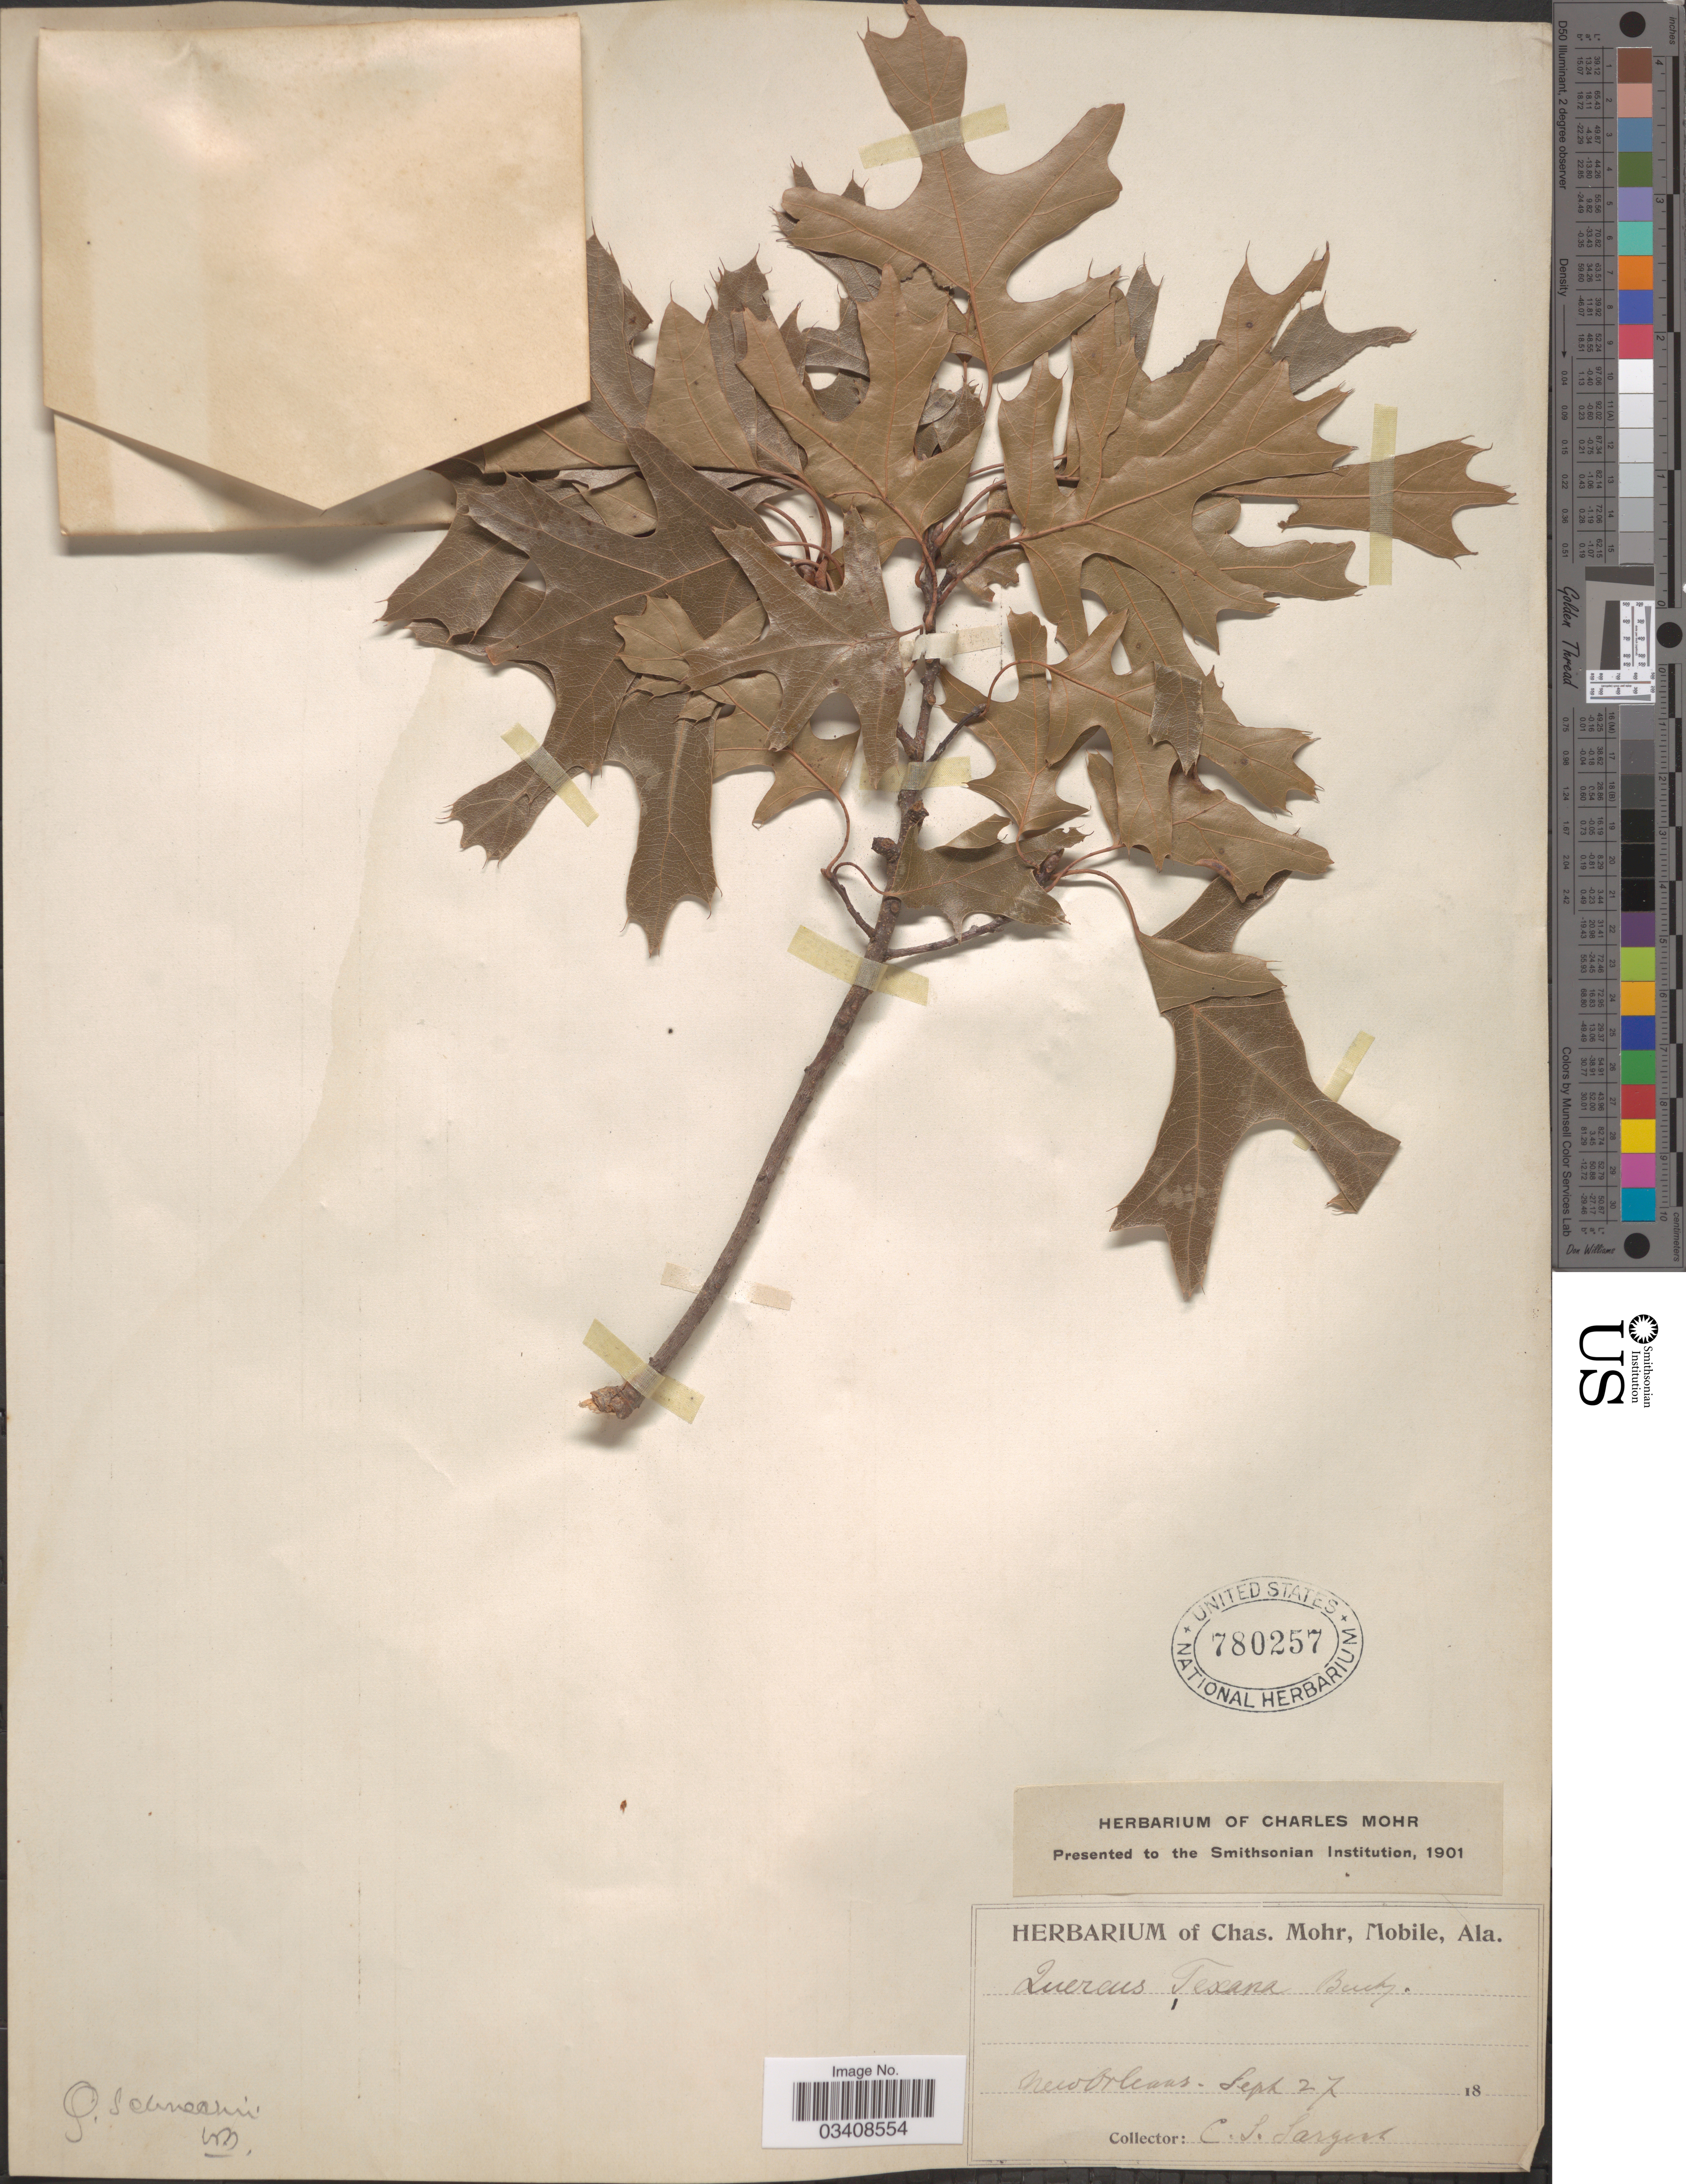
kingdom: Plantae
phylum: Tracheophyta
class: Magnoliopsida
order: Fagales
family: Fagaceae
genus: Quercus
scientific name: Quercus shumardii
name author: Buckley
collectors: C. S. Sargent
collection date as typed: Sept 27 18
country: United States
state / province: Alabama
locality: New Orleans.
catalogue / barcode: US 780257